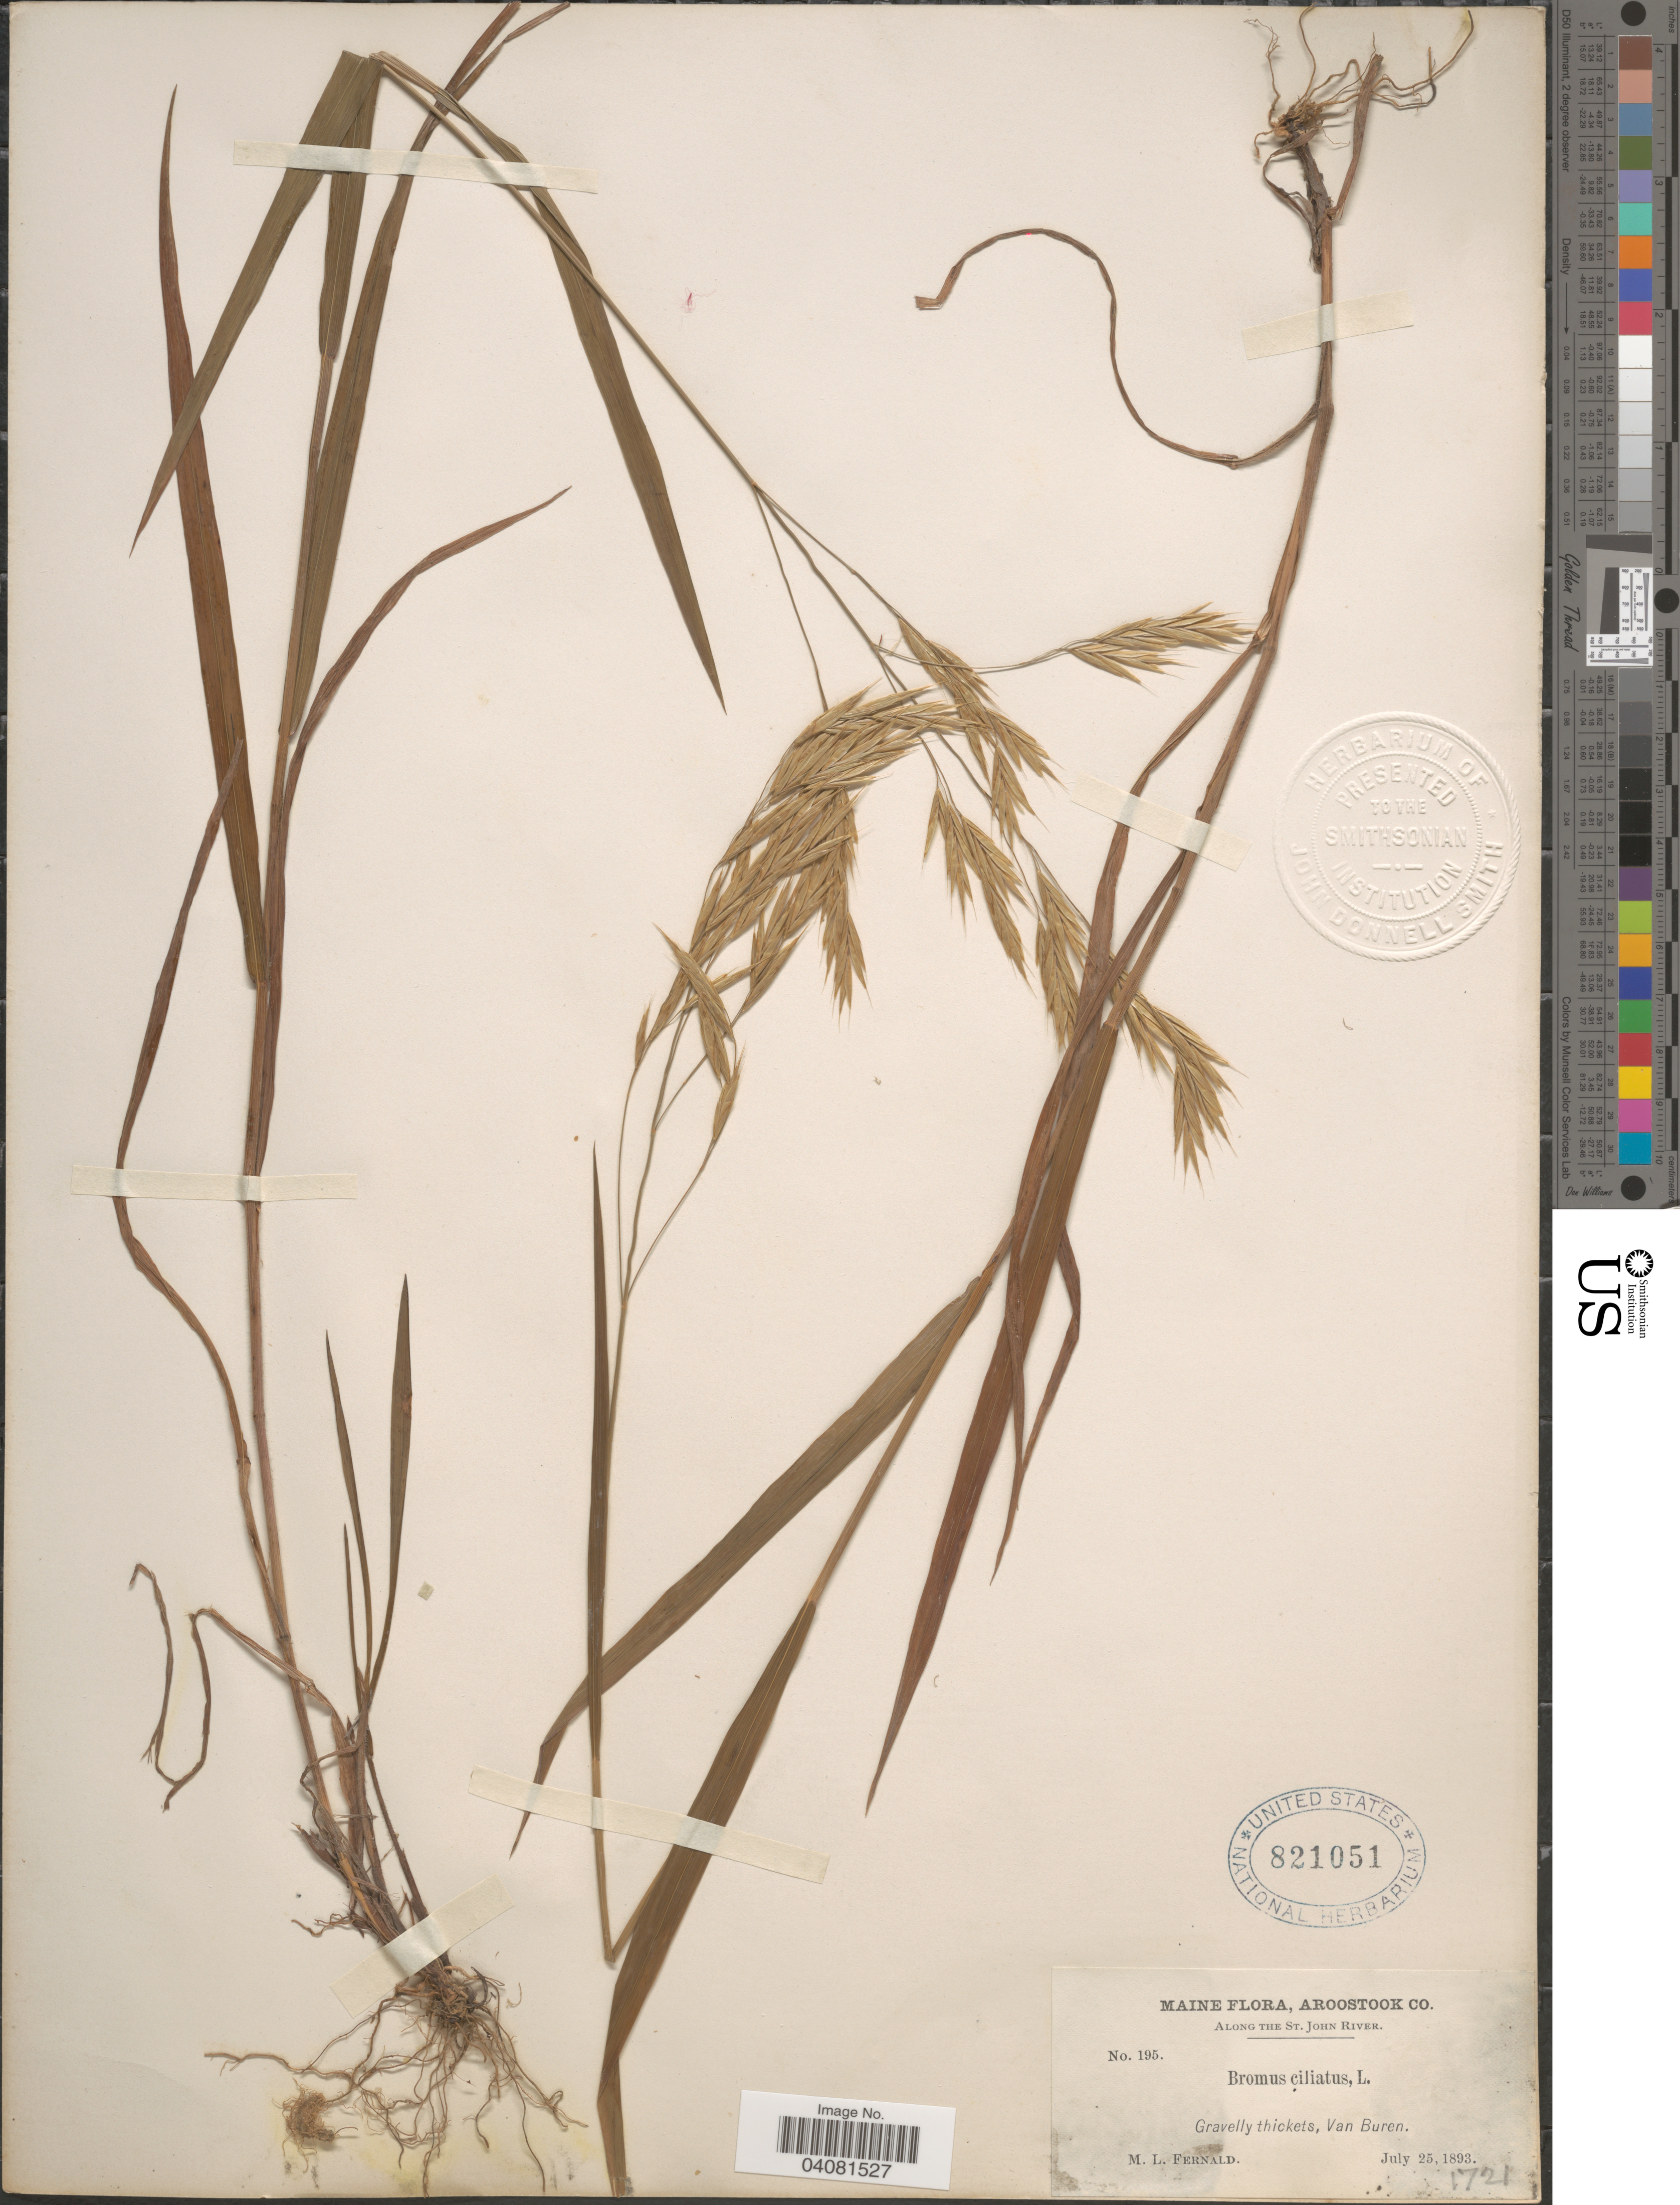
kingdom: Plantae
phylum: Tracheophyta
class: Liliopsida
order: Poales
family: Poaceae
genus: Bromus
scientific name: Bromus ciliatus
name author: L.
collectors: M. L. Fernald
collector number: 195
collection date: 1893-07-25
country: United States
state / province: Maine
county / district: Aroostook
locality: Along the St. John River. Gravelly thickets, Van Buren.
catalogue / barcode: US 821051